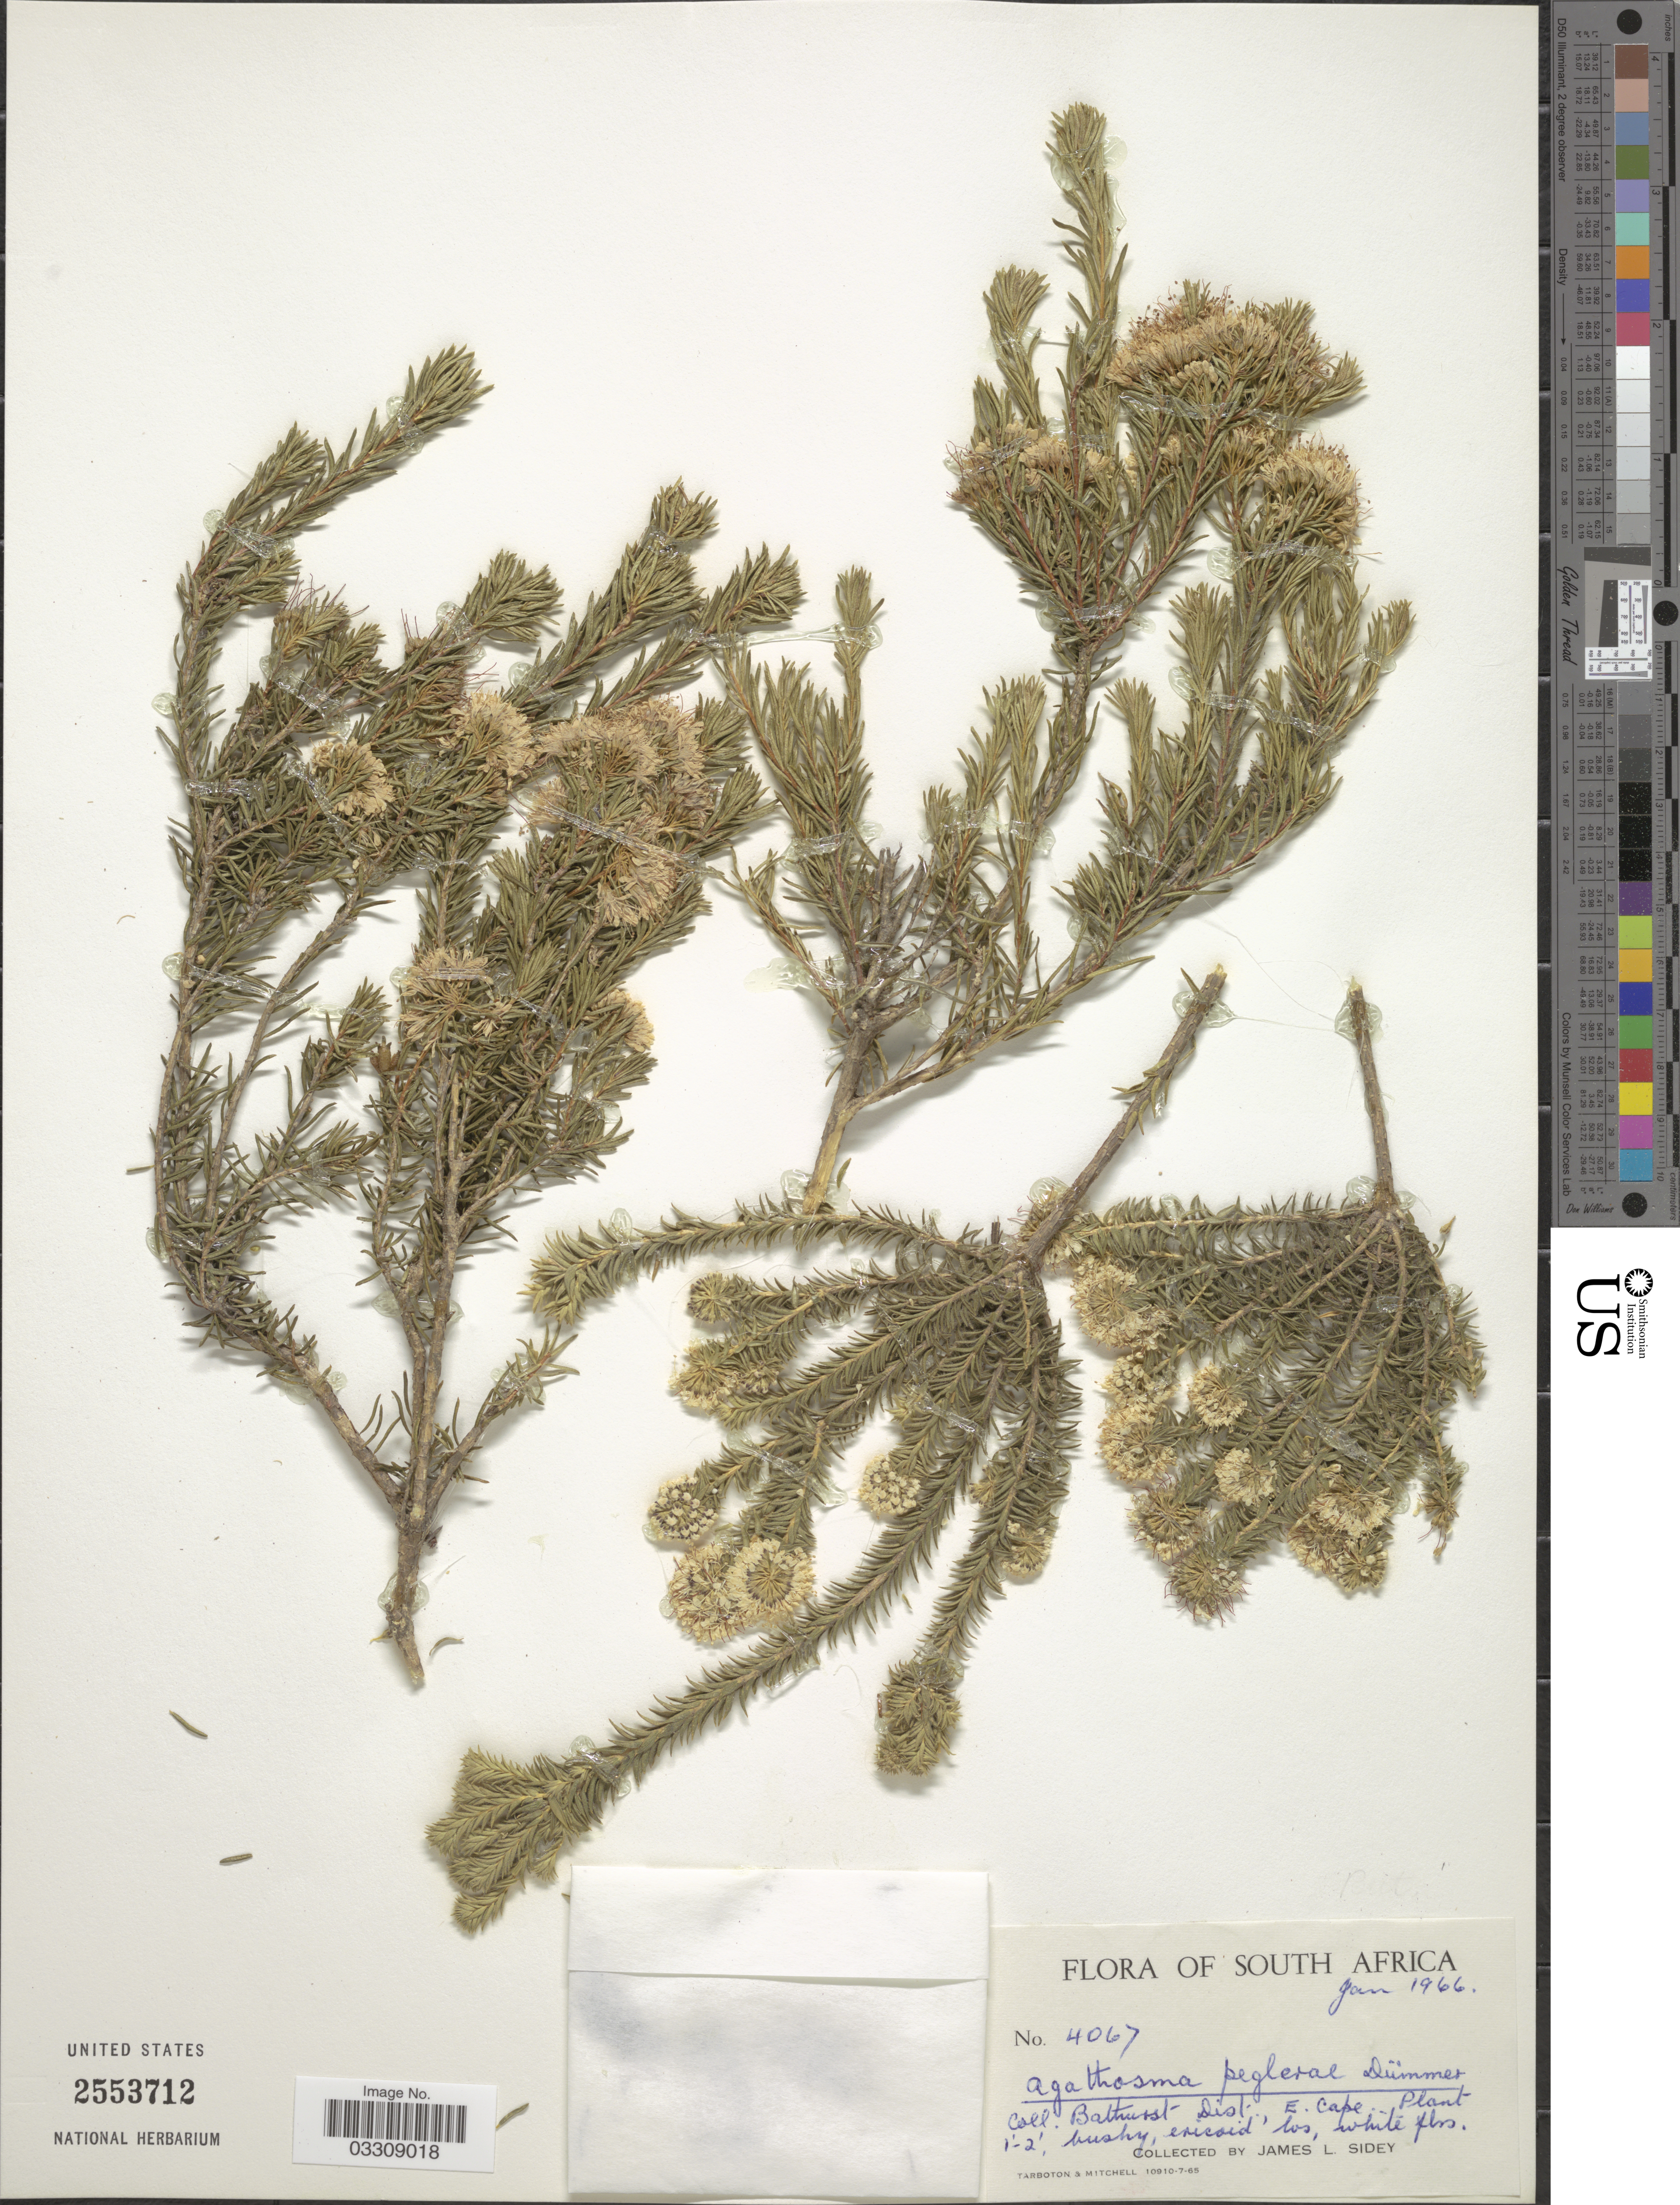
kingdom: Plantae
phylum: Tracheophyta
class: Magnoliopsida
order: Sapindales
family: Rutaceae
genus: Agathosma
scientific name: Agathosma peglerae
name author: Dümmer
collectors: J. L. Sidey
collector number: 4067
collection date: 1966-01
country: South Africa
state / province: Eastern Cape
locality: Bathurst Dist., E. Cape.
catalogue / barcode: US 2553712